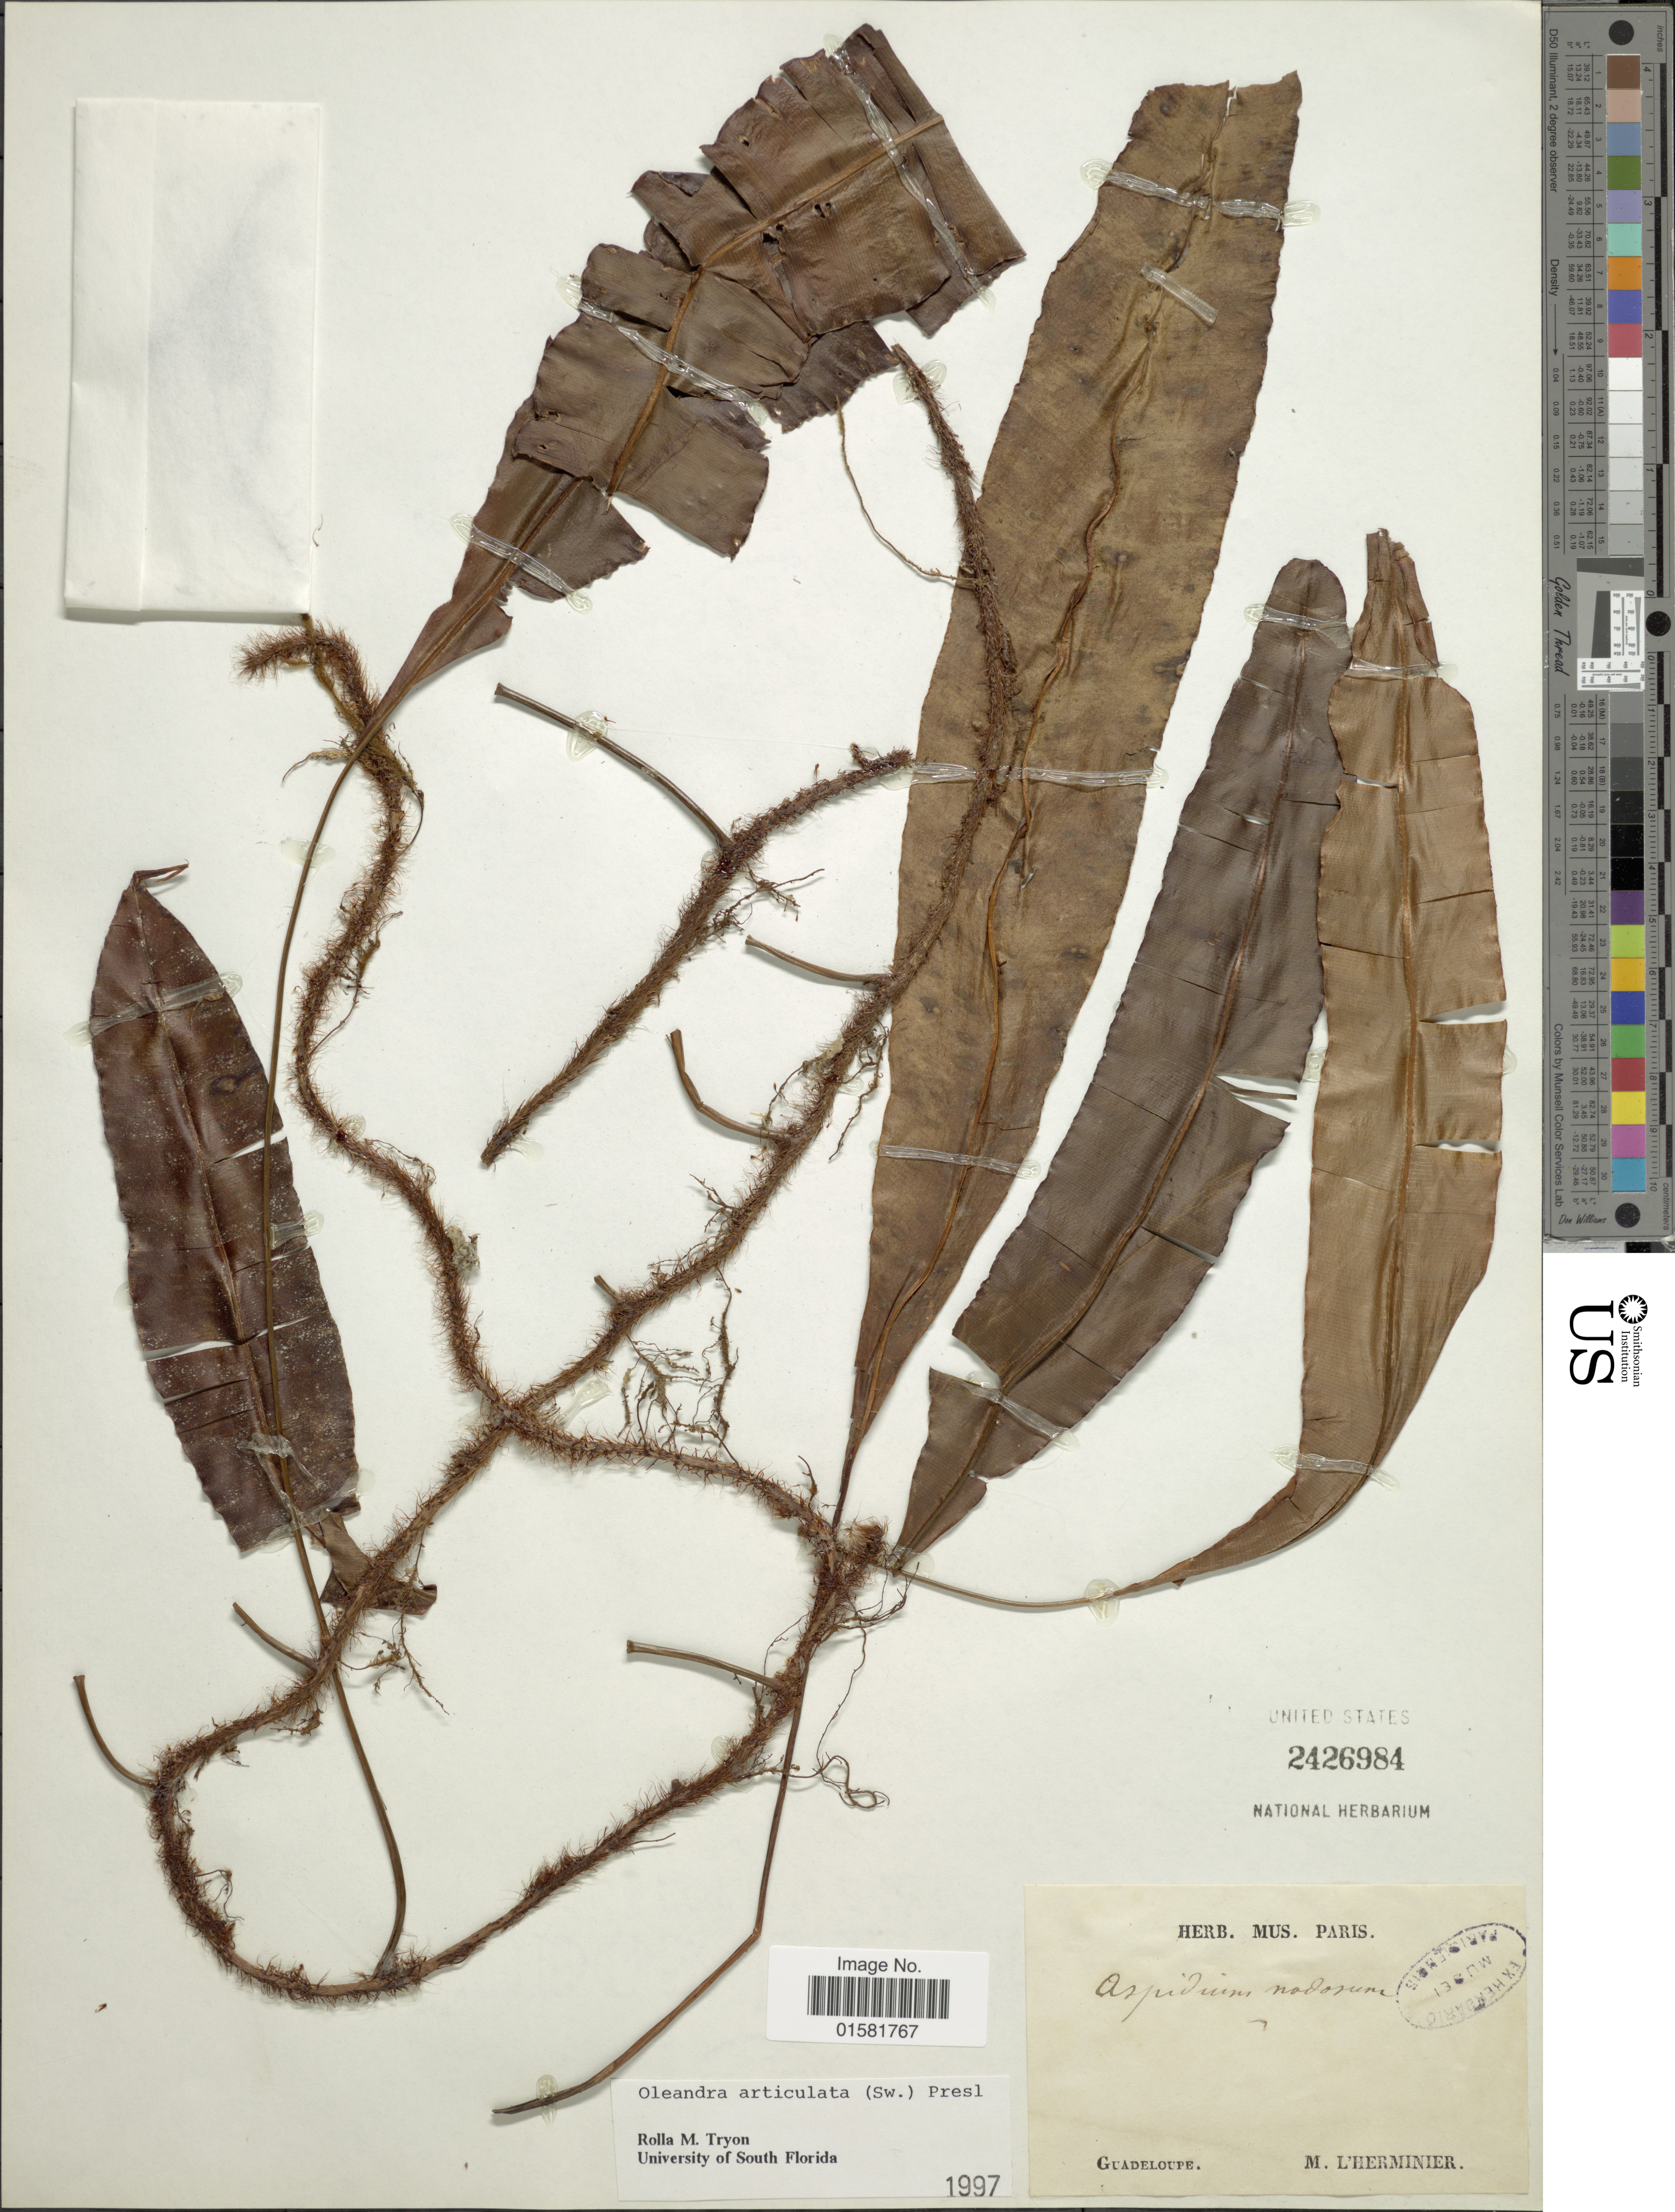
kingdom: Plantae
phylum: Tracheophyta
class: Polypodiopsida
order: Polypodiales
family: Oleandraceae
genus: Oleandra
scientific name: Oleandra articulata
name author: (Sw.) C. Presl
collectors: M. L'Herminier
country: Guadeloupe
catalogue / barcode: US 2426984